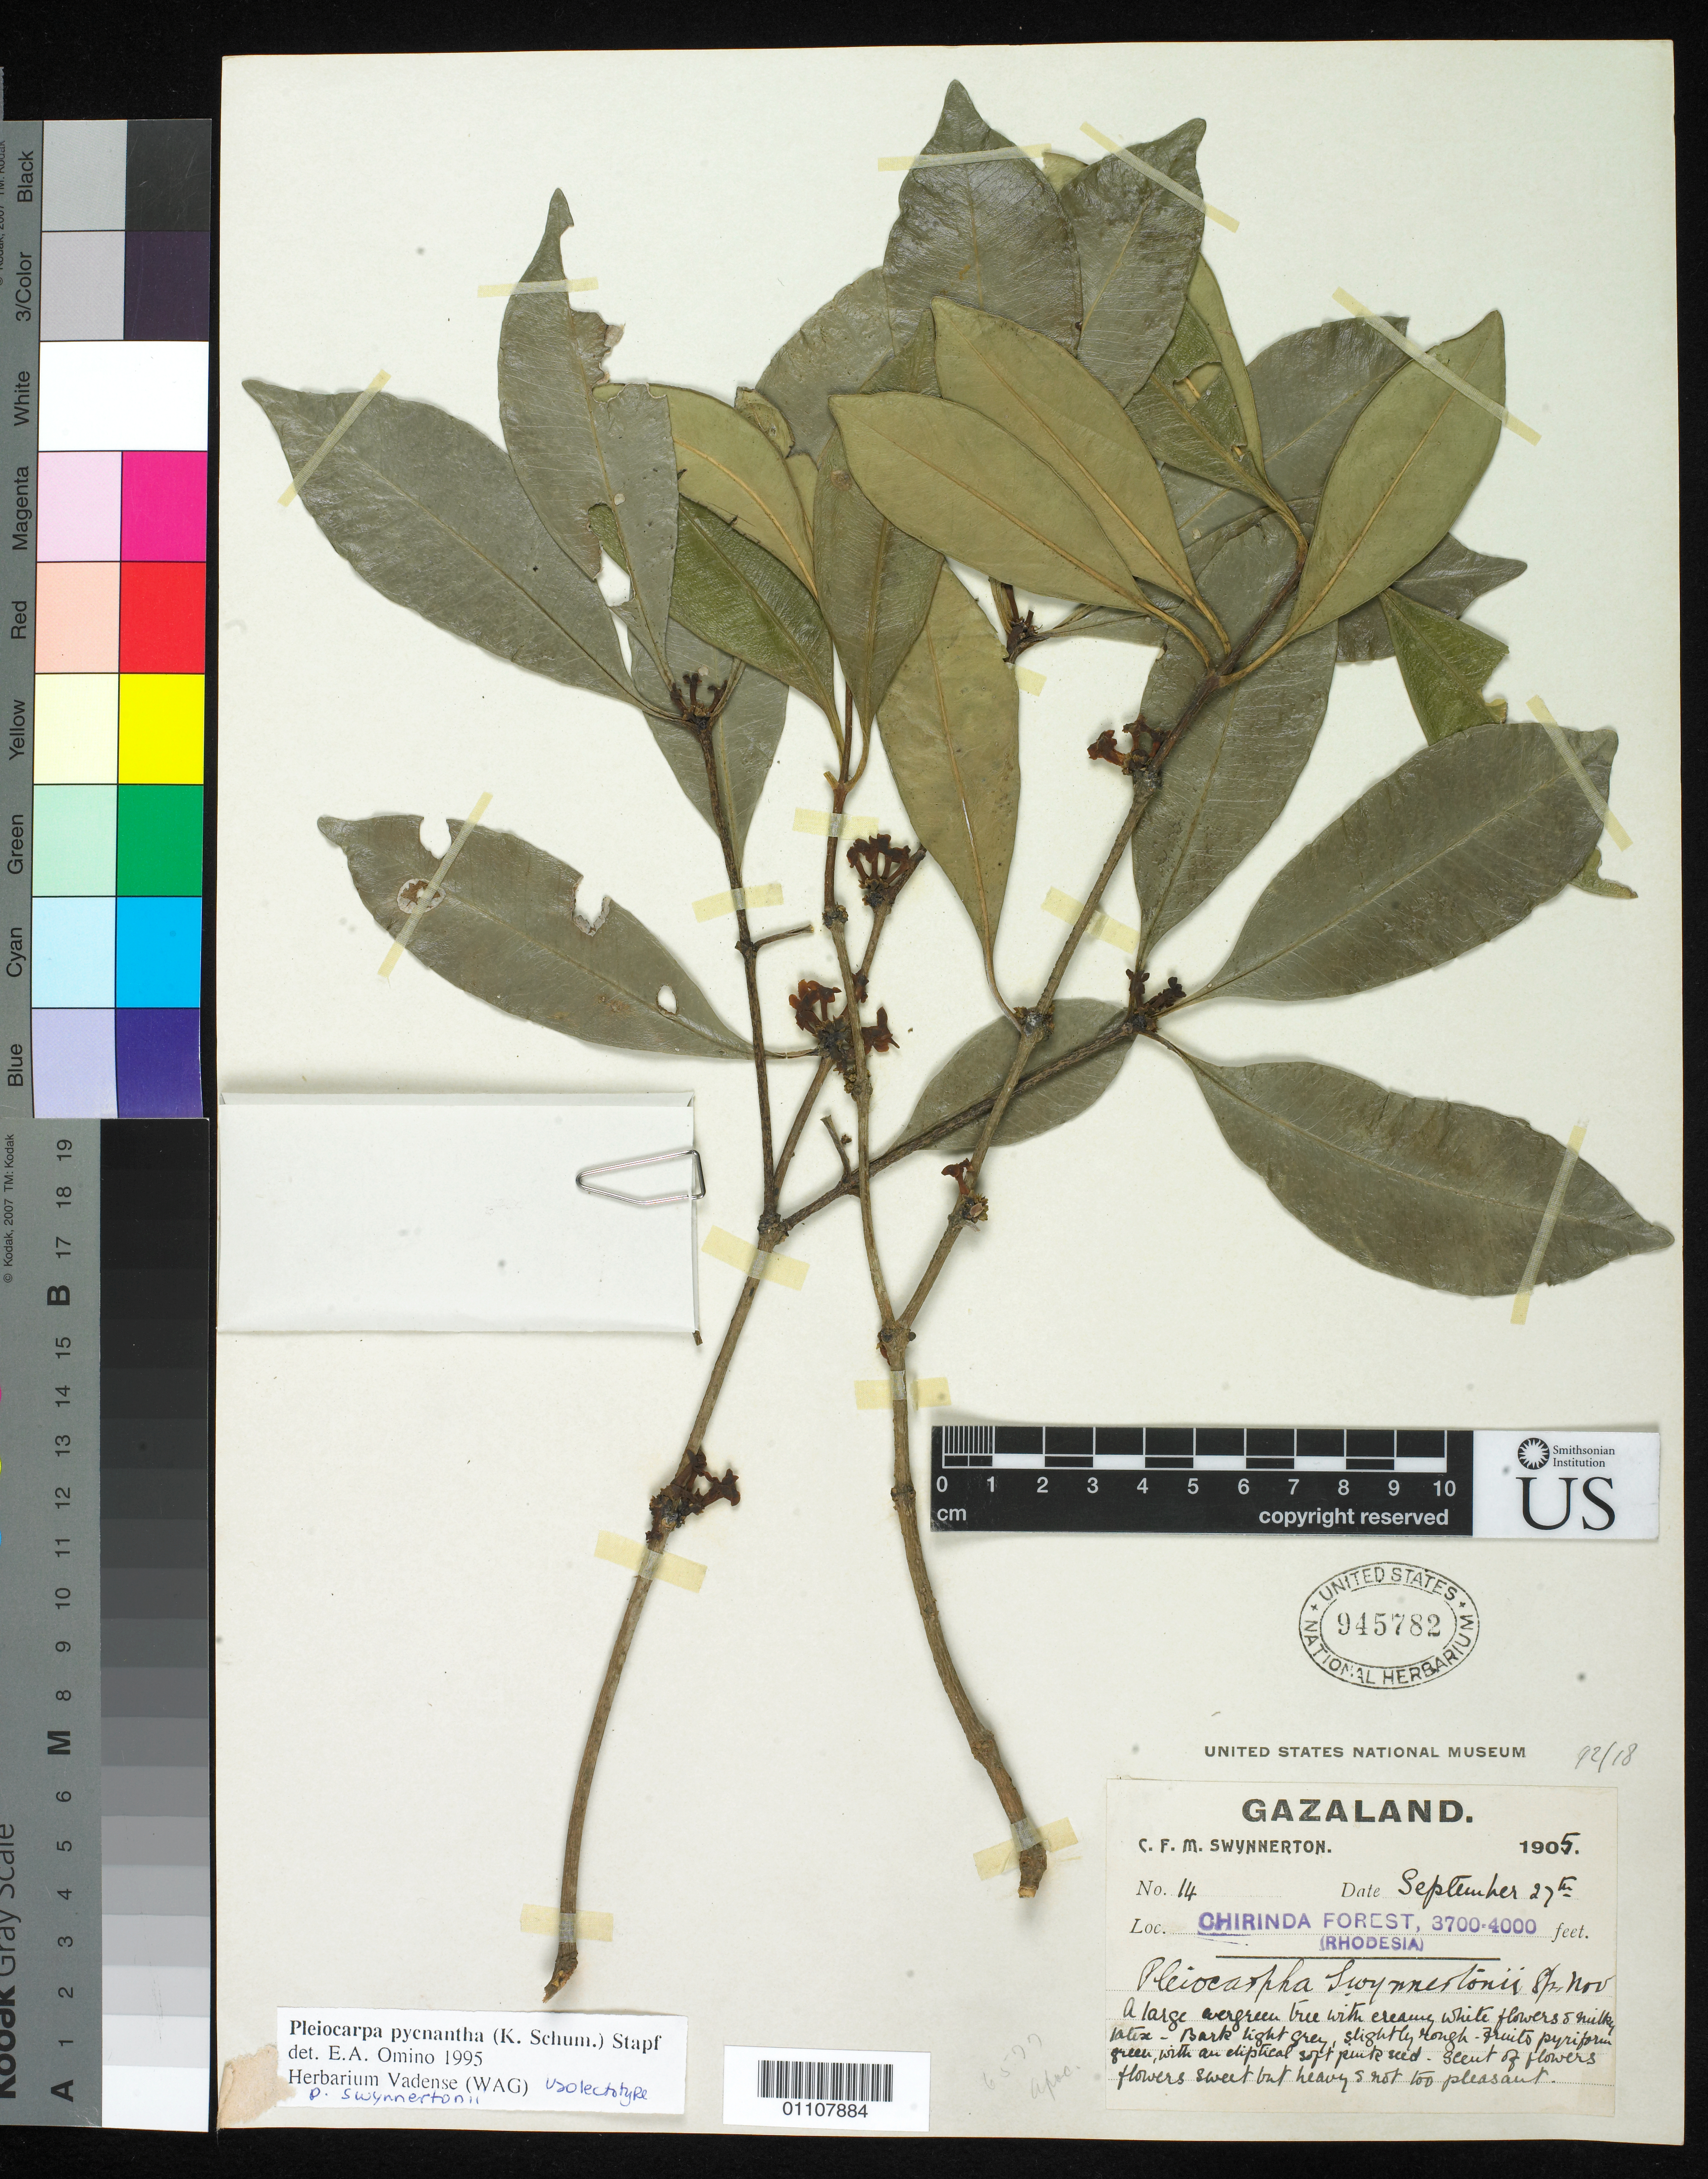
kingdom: Plantae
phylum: Tracheophyta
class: Magnoliopsida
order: Gentianales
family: Apocynaceae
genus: Pleiocarpa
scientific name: Pleiocarpa swynnertonii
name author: S. Moore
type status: Syntype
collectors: C. Swynnerton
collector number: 14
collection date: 1925-09-27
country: Zimbabwe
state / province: Manicaland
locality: Rhodesia, Gazaland, Chirinda Forest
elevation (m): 1128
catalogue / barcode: US 945782